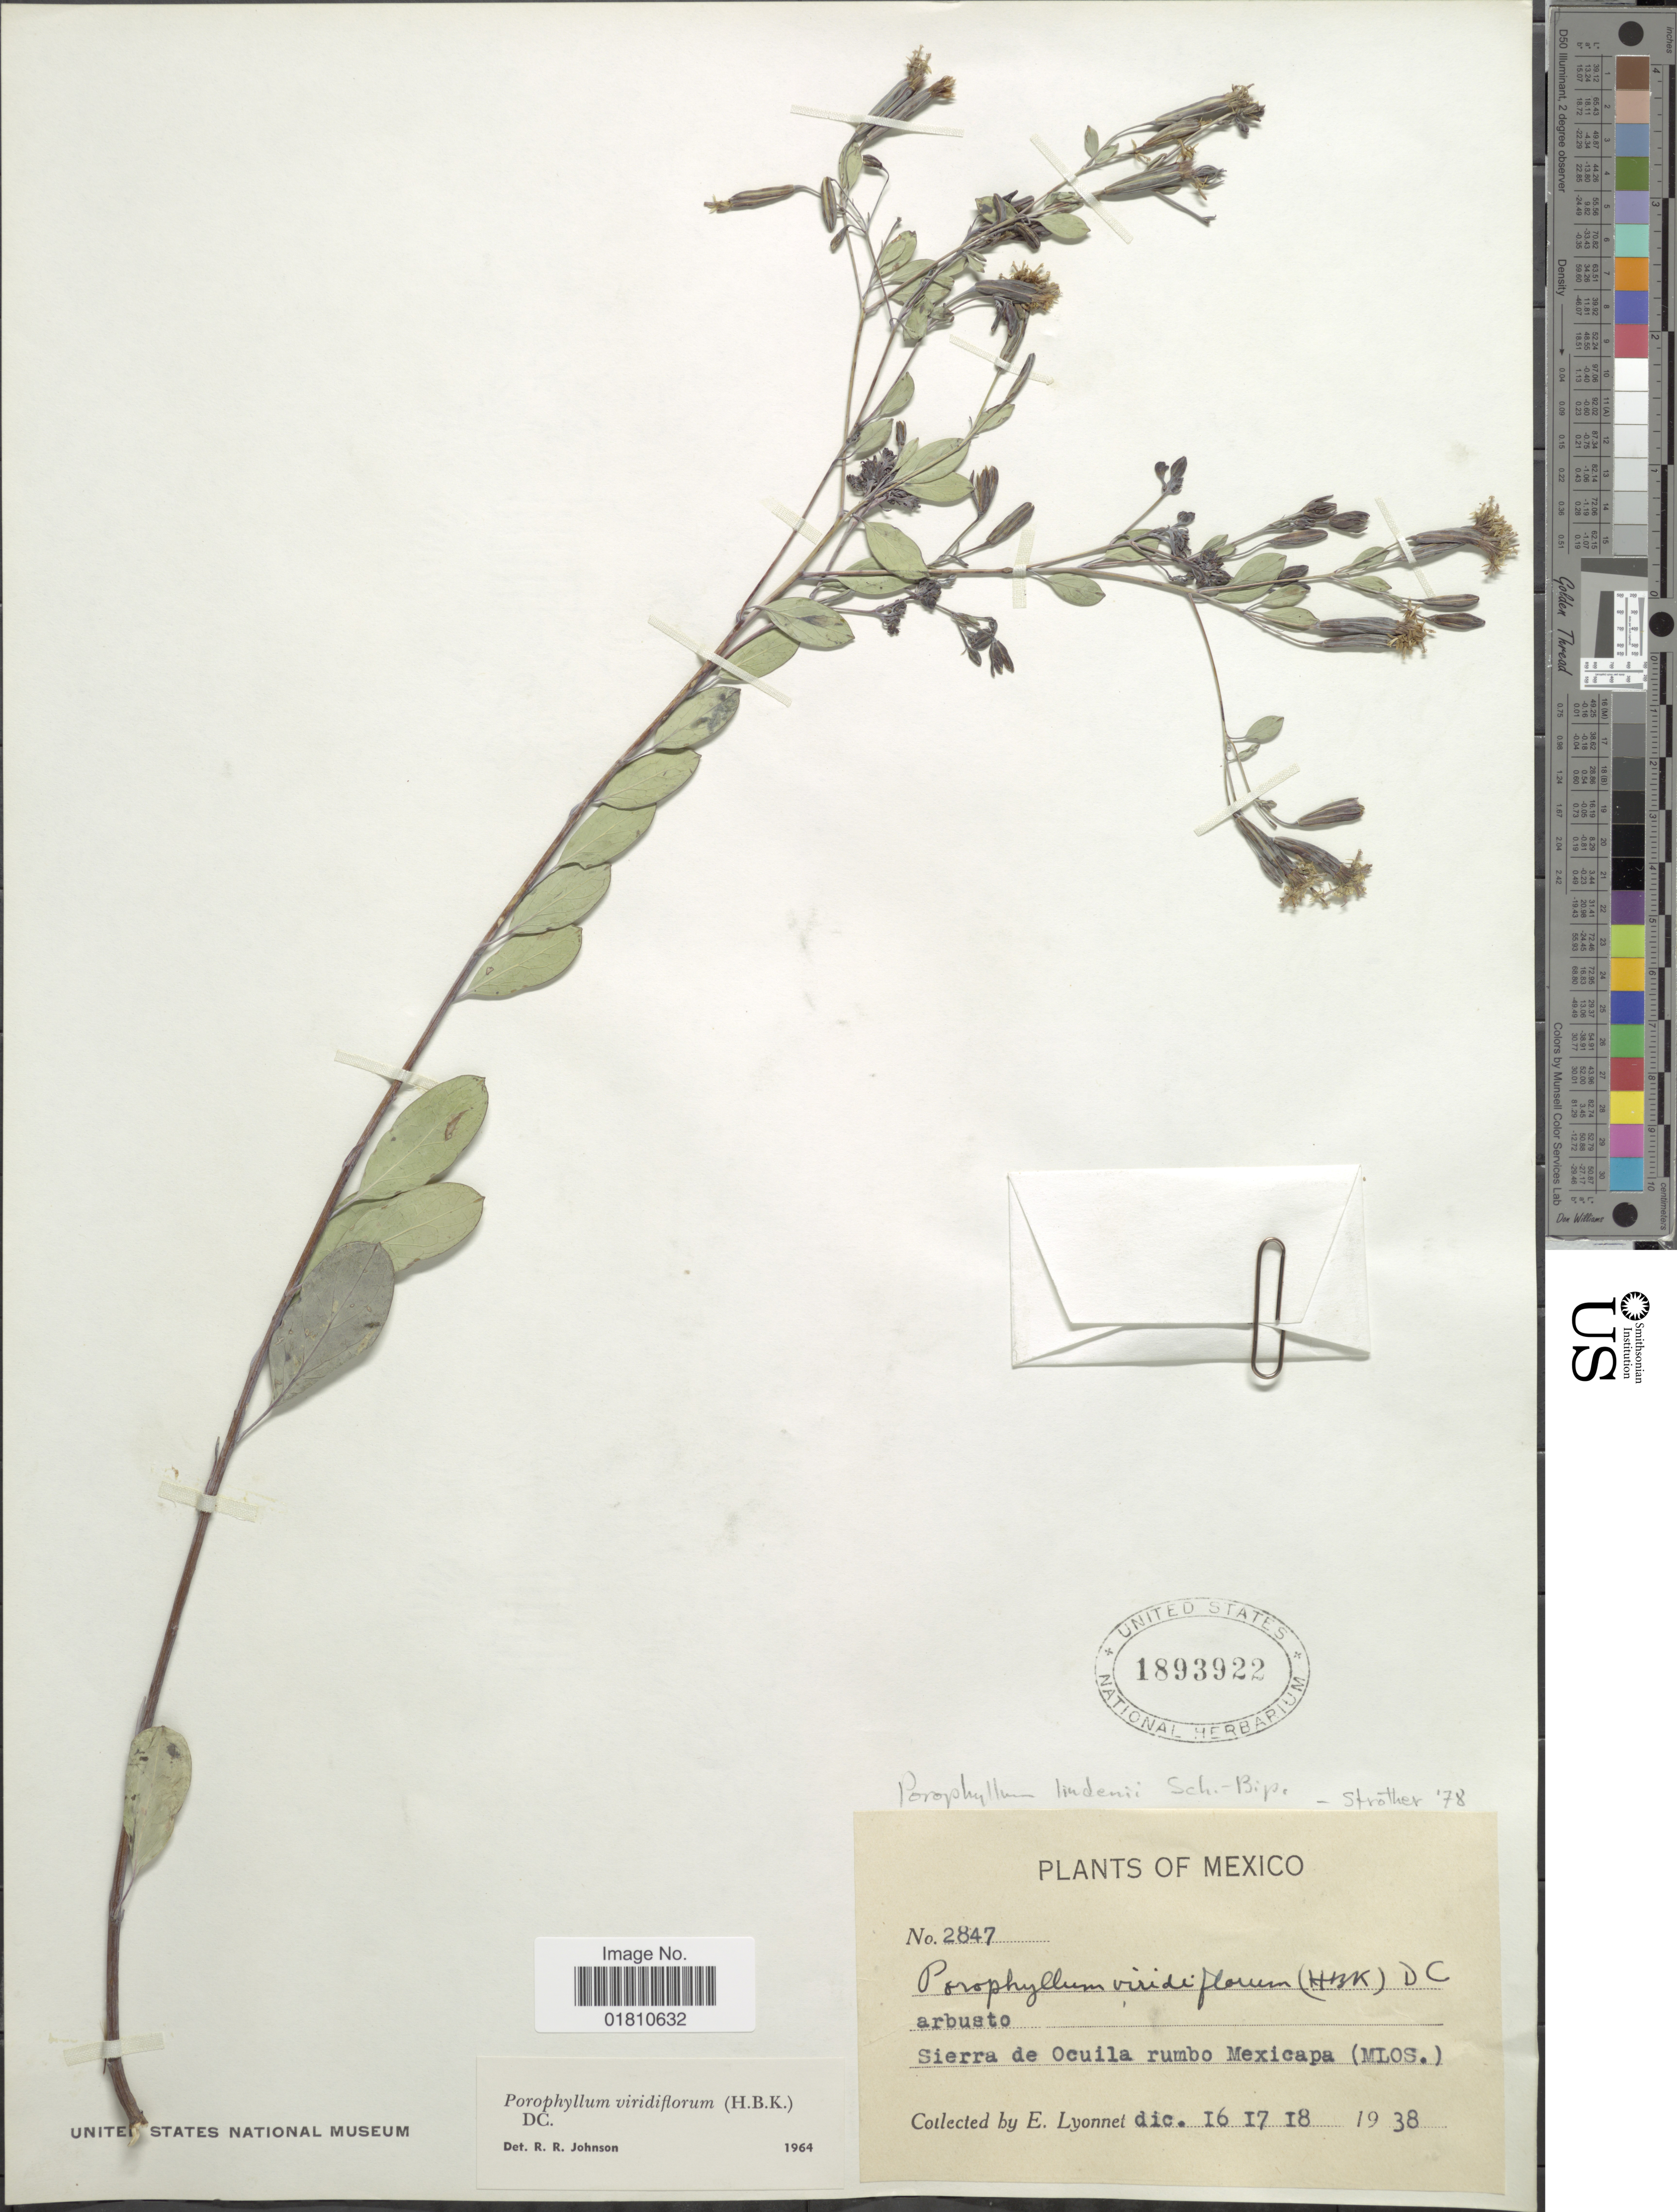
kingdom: Plantae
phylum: Tracheophyta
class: Magnoliopsida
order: Asterales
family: Asteraceae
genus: Porophyllum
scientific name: Porophyllum lindenii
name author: Sch. Bip. ex Seem.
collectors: E. Lyonnet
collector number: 2847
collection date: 1938-12-16/1938-12-18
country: Mexico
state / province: Morelos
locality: Sierra de Ocuila rumbo Mexicapa.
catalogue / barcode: US 1893922